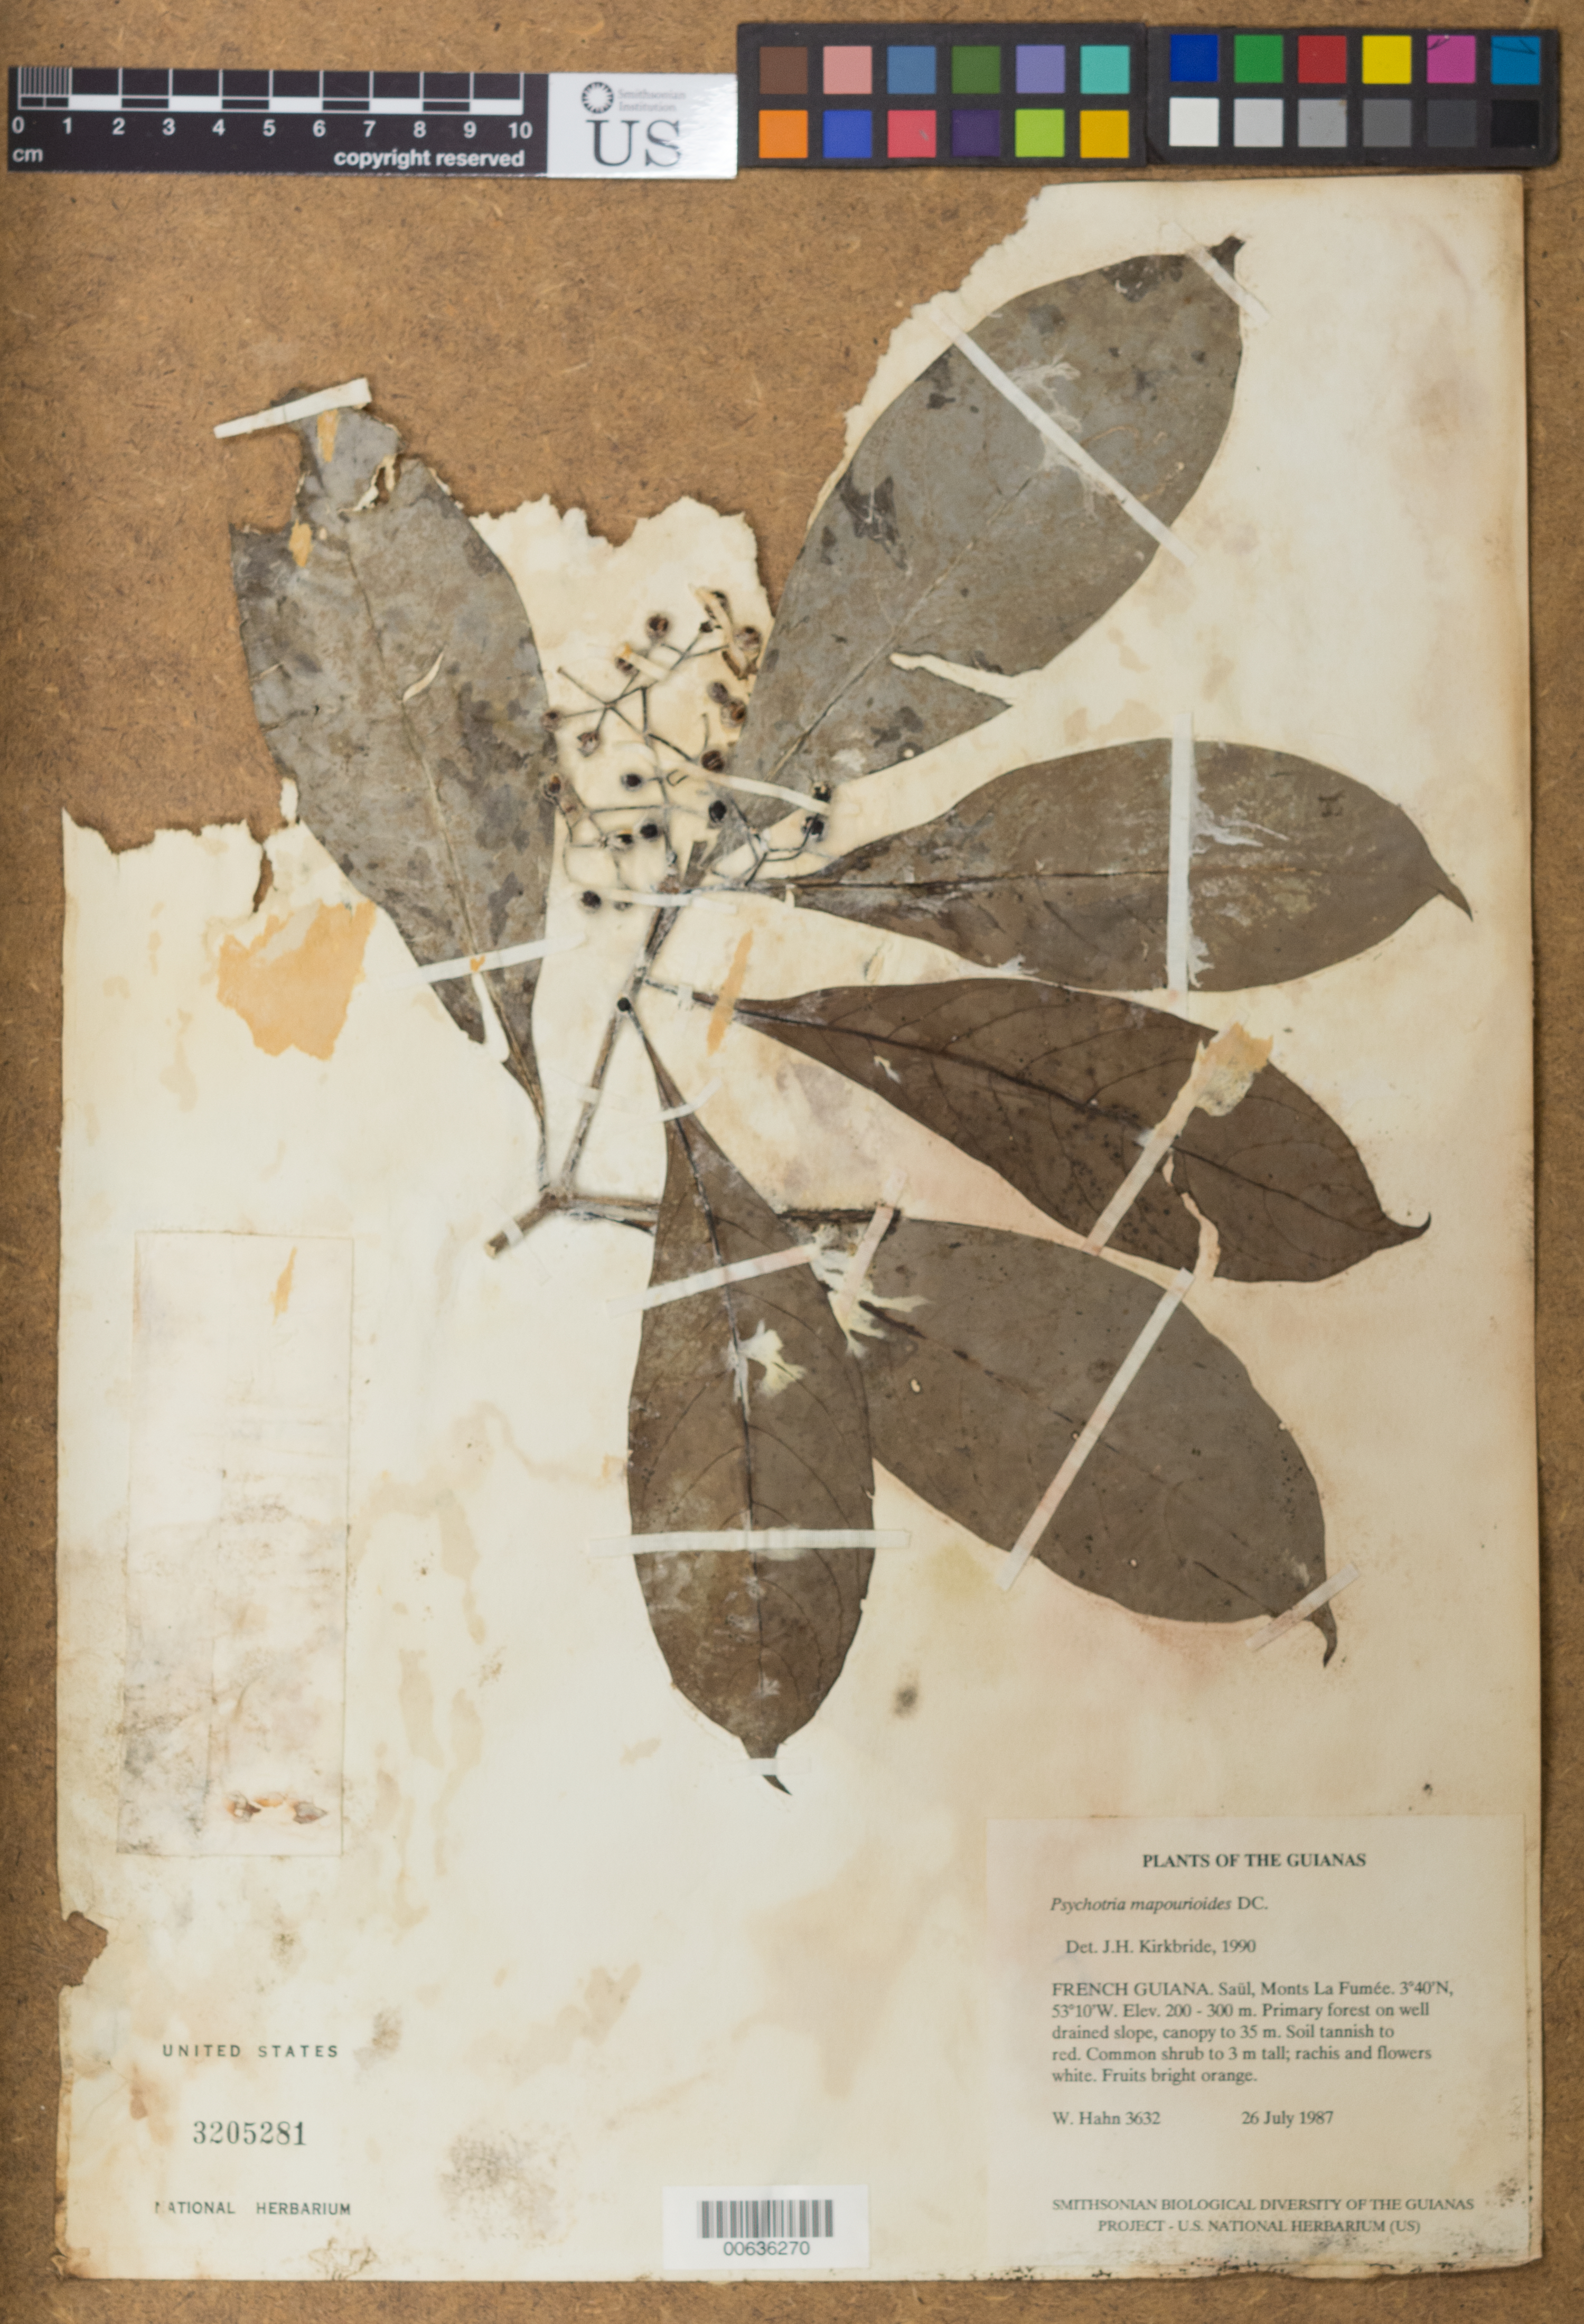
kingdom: Plantae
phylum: Tracheophyta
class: Magnoliopsida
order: Gentianales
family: Rubiaceae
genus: Psychotria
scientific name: Psychotria mapourioides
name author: DC.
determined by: Kirkbride, J. H.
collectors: W. Hahn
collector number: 3632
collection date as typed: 26 July 1987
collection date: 1987-07-26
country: French Guiana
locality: Saül, Monts La Fumée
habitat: Primary forest on well drained slope, canopy to 35 m. Soil tannish to red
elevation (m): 200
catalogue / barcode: US 3205281